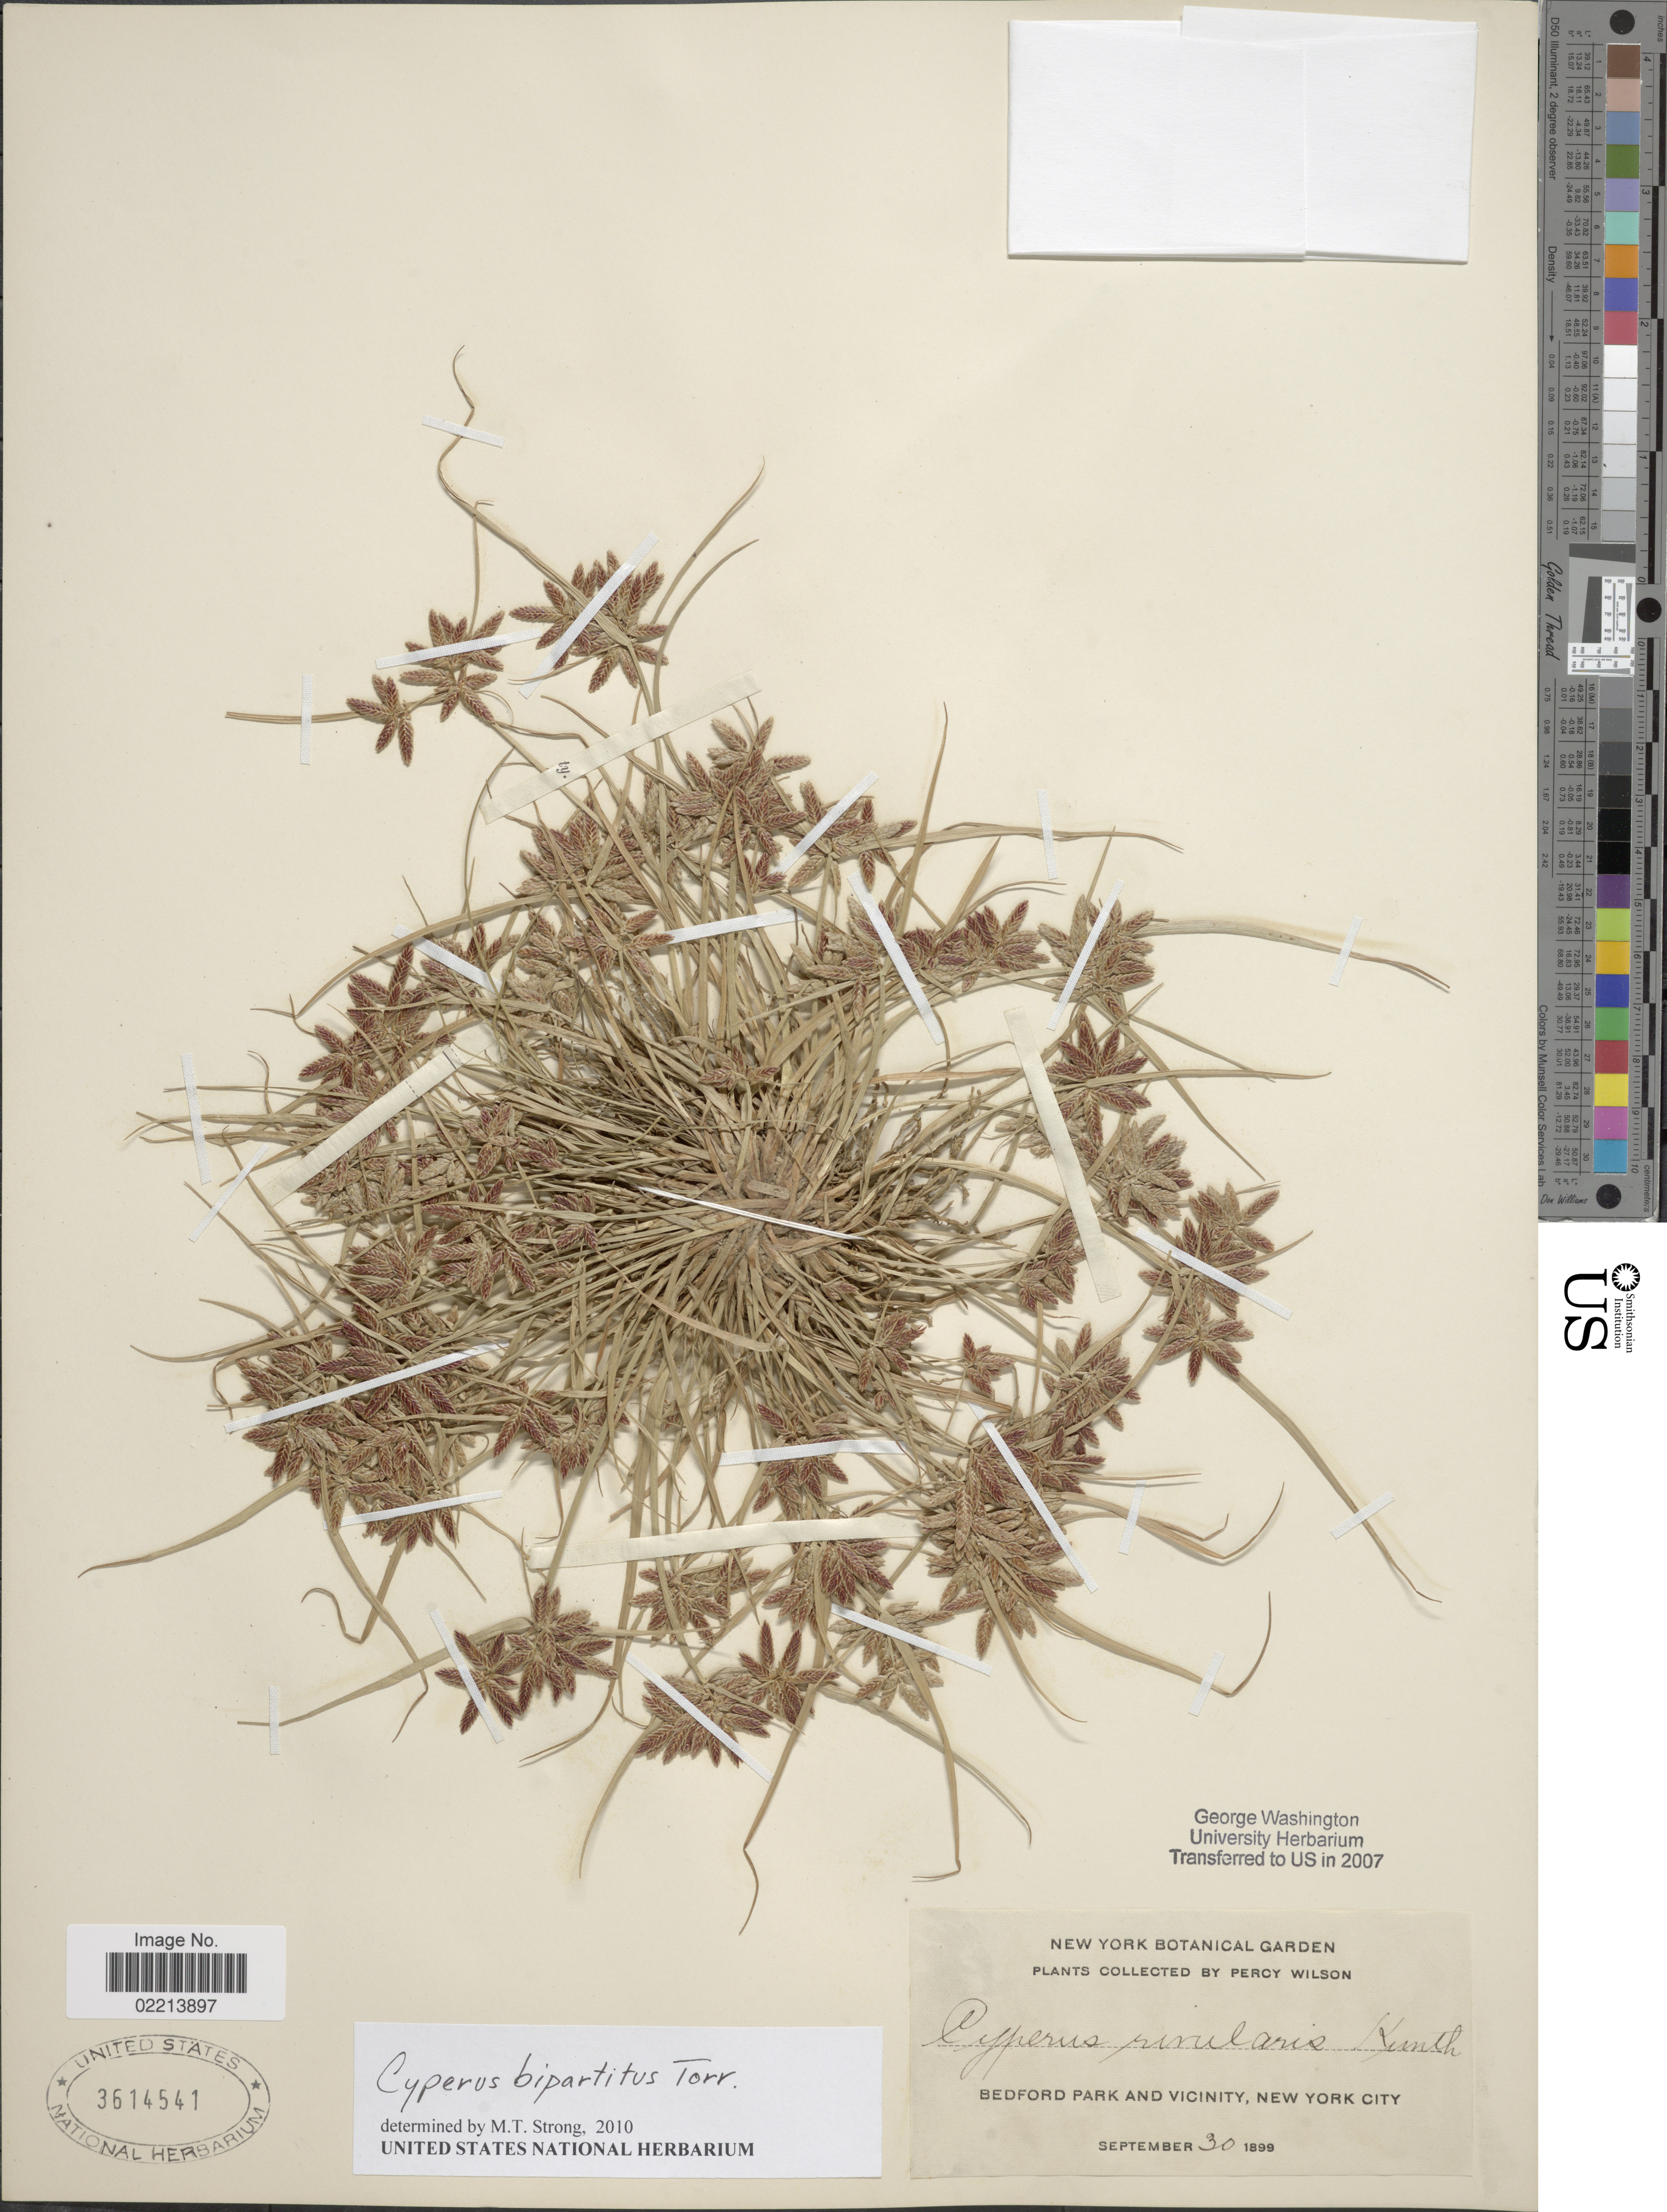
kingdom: Plantae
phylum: Tracheophyta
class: Liliopsida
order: Poales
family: Cyperaceae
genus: Cyperus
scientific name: Cyperus bipartitus Torr.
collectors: P. Wilson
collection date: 1899-09-30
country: United States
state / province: New York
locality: Bedford Park and Vicinity, New York City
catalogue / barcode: US 3614541